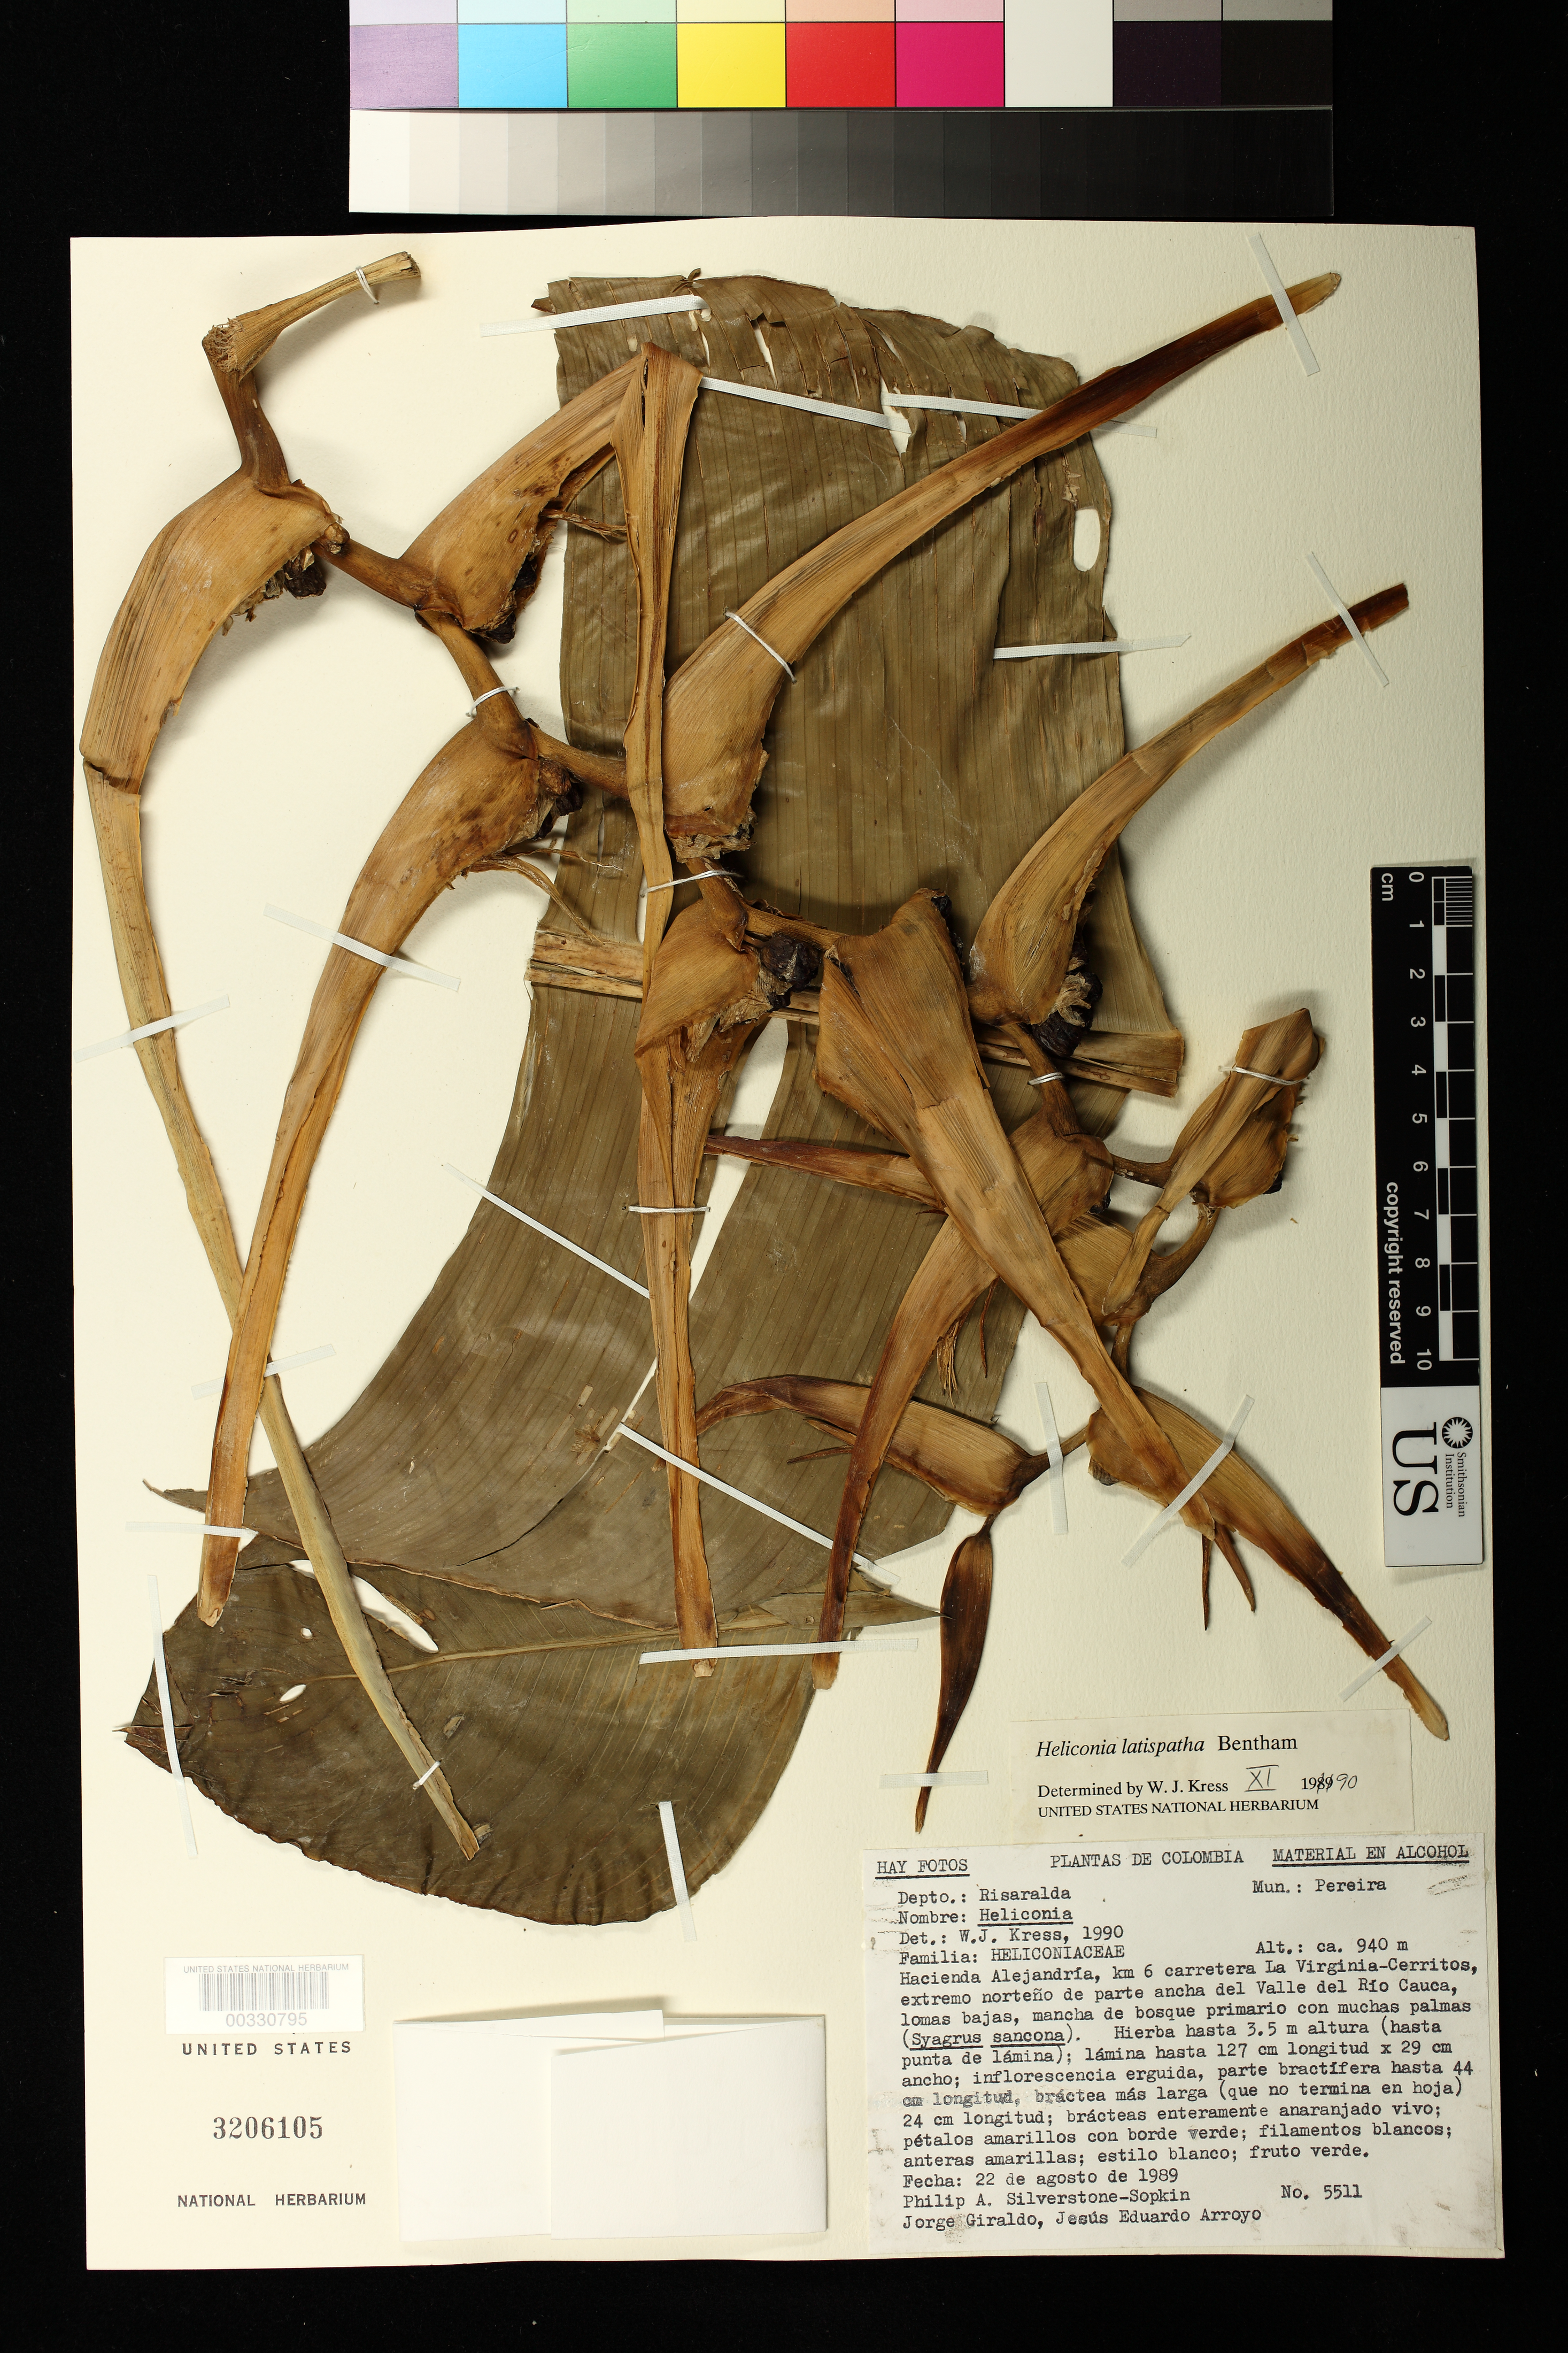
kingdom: Plantae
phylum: Tracheophyta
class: Liliopsida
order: Zingiberales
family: Heliconiaceae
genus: Heliconia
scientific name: Heliconia latispatha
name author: Benth.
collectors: P. A. Silverstone-Sopkin, J. Giraldo & J. Arroyo V.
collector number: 5511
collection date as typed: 22 Aug 1989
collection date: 1989-08-22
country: Colombia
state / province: Risaralda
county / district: Pereira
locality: Mun of Pereira, Hacienda Alejandria, km 6 la Virginia-Cerritos highway, ...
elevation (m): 940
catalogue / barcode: US 3206105